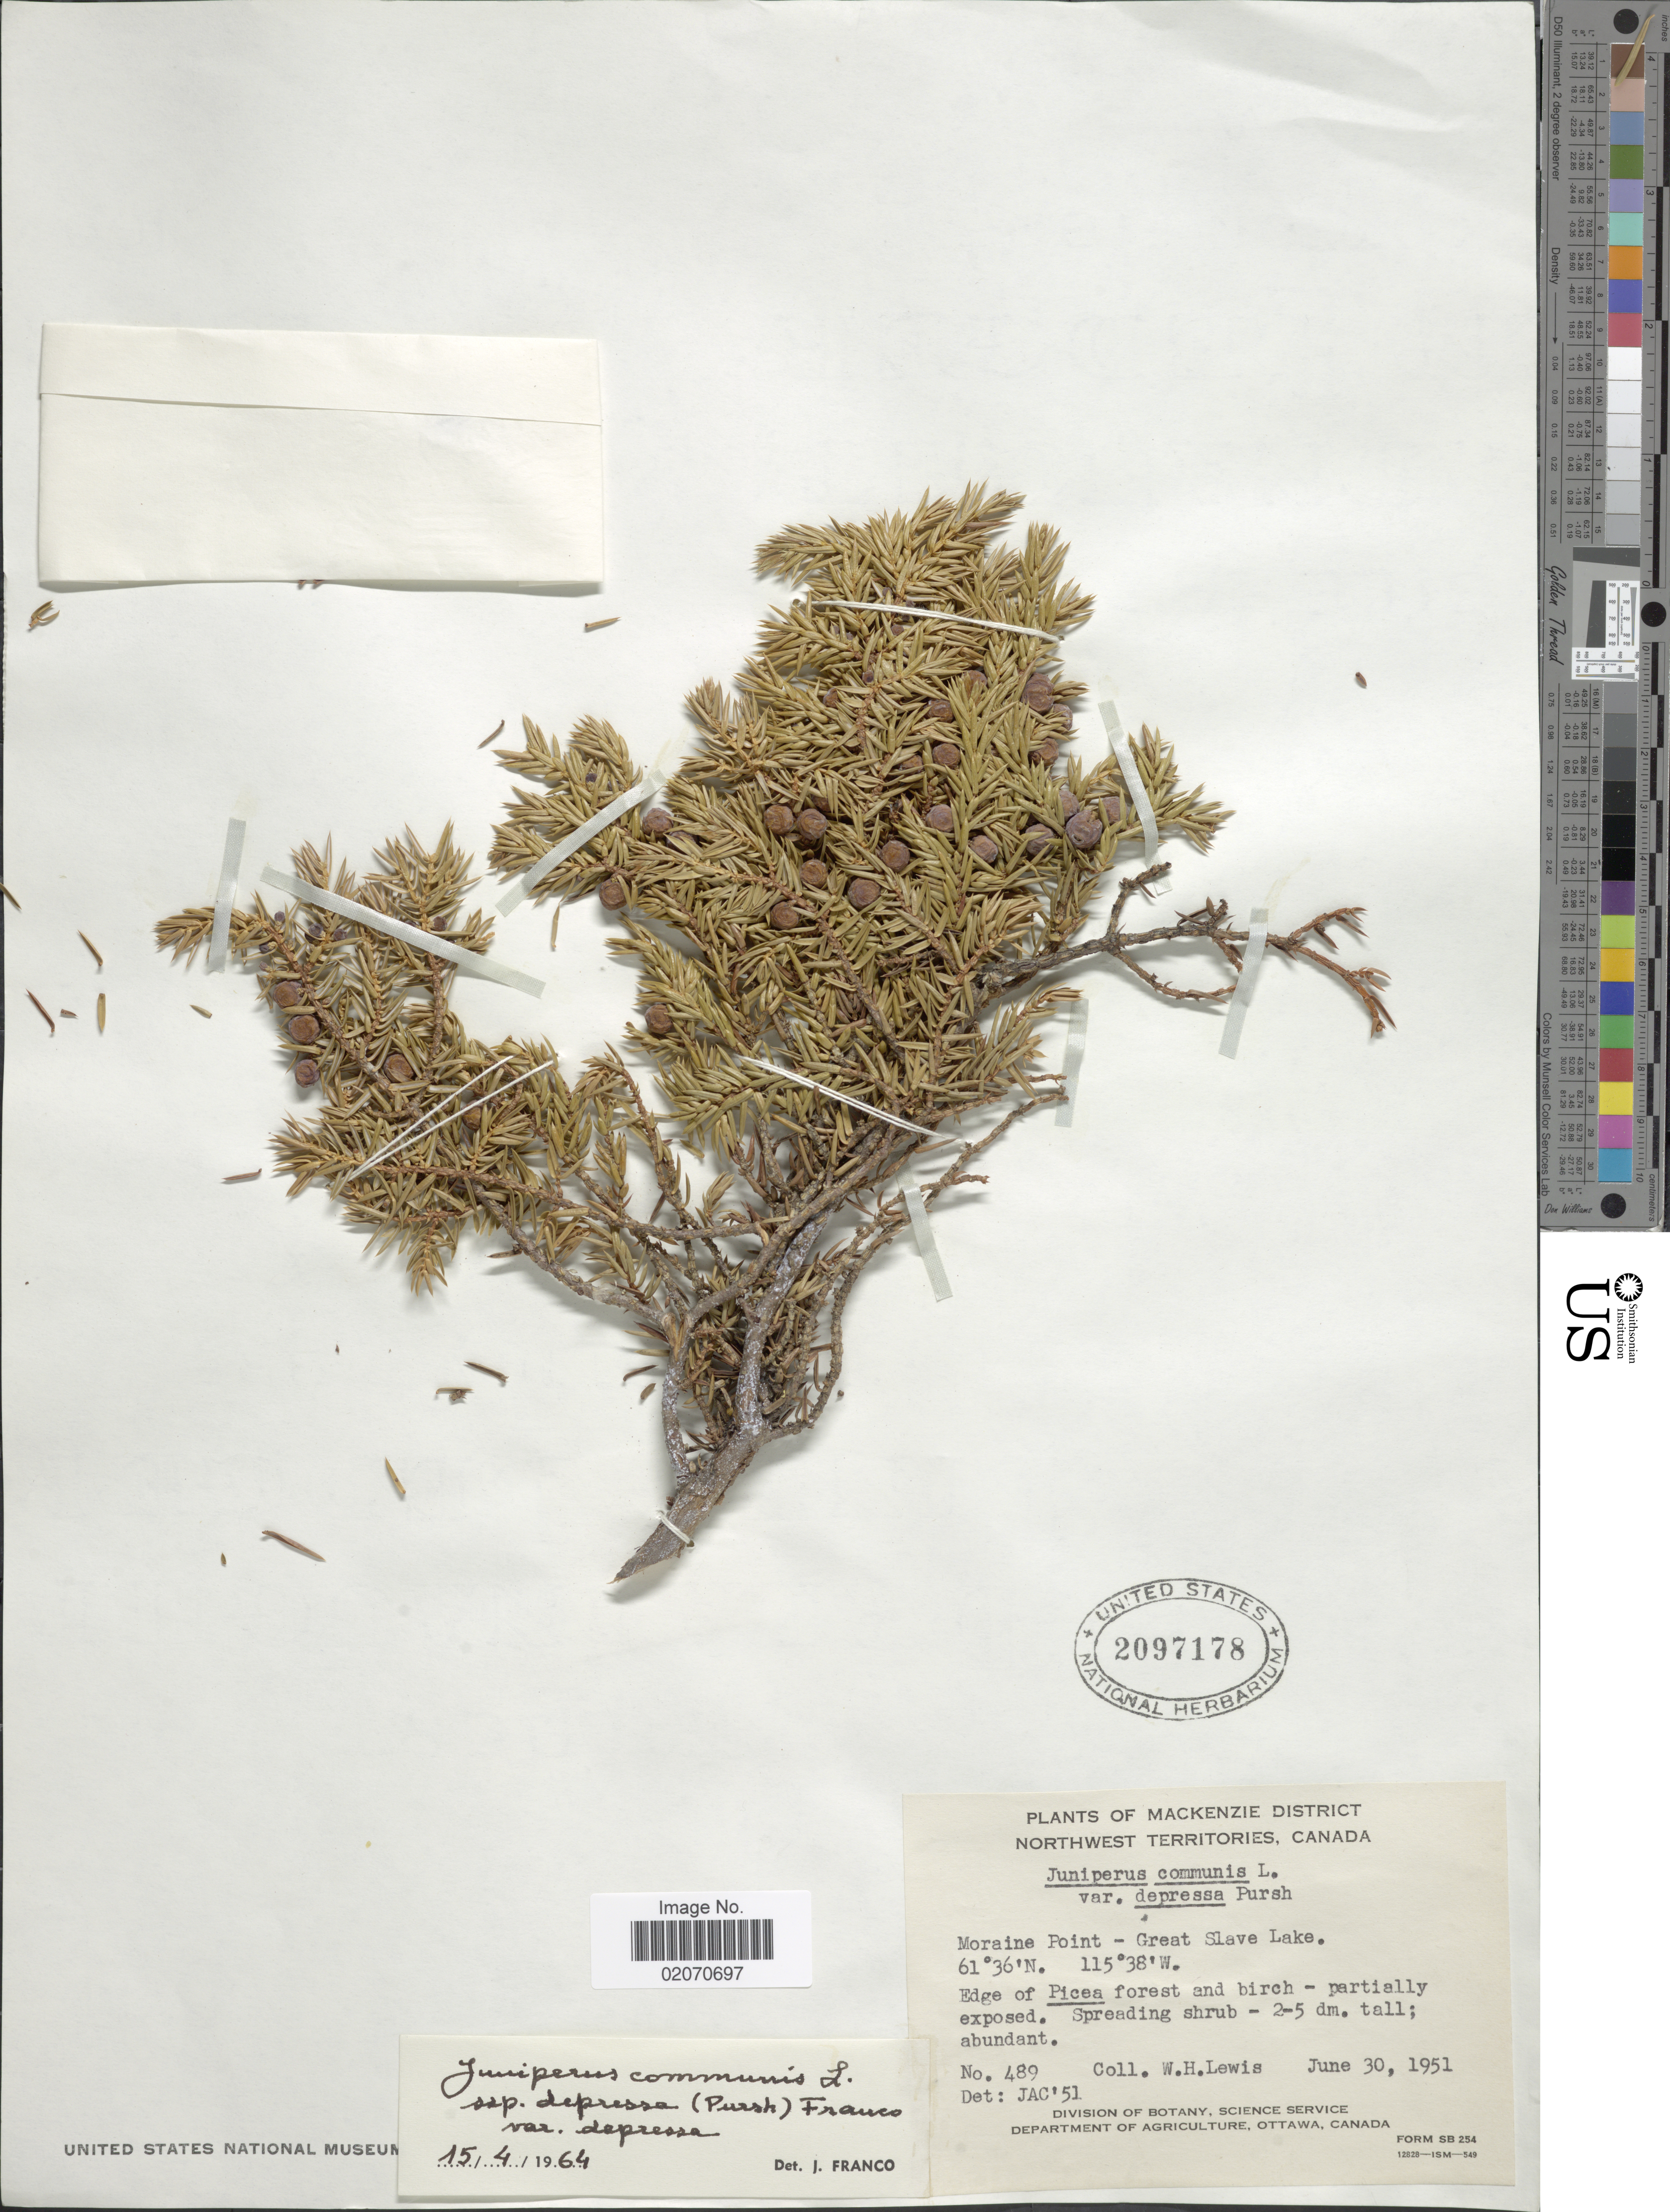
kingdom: Plantae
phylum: Tracheophyta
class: Pinopsida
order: Pinales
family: Cupressaceae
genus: Juniperus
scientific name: Juniperus communis var. depressa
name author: Pursh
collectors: W. H. Lewis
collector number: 489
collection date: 1951-06-30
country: Canada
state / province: Northwest Territories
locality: Mackenzie District, Moraine Point-Great Slave Lake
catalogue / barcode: US 2097178